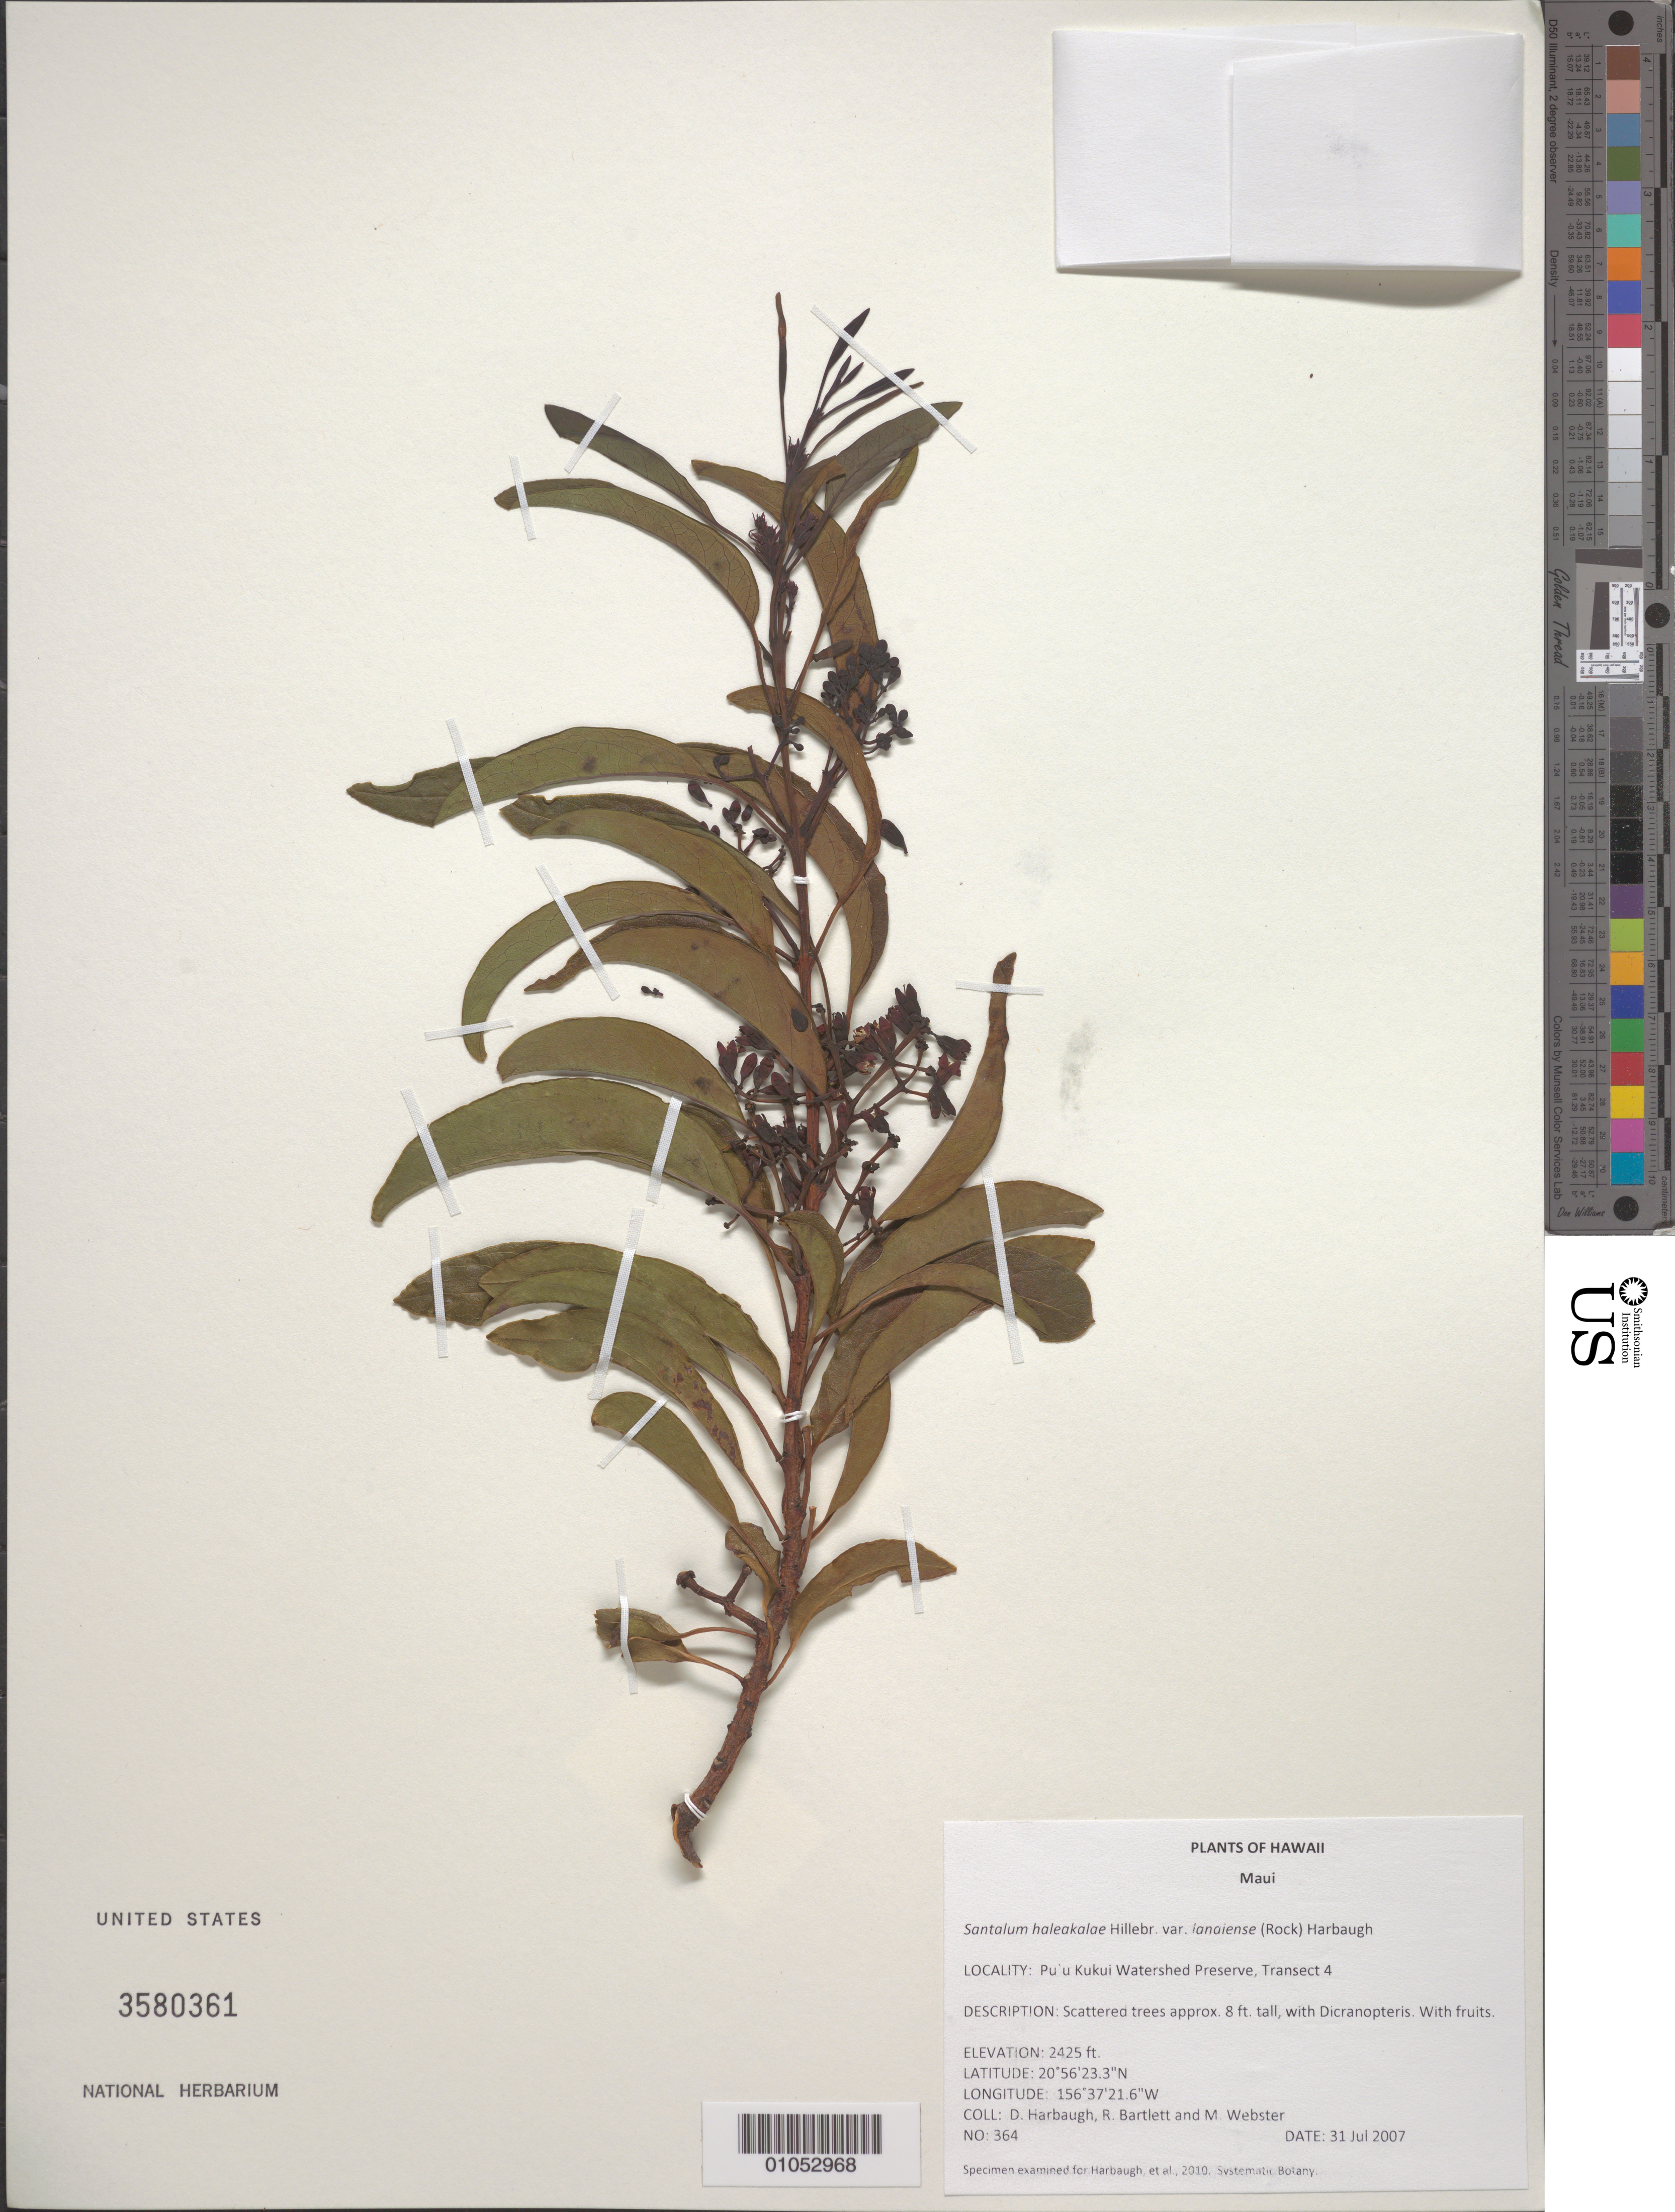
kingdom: Plantae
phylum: Tracheophyta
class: Magnoliopsida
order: Santalales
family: Santalaceae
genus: Santalum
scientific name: Santalum haleakalae var. lanaiense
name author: (Rock) Harbaugh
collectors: D. Harbaugh, R. Bartlett & M. Webster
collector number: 364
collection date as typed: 31 Jul 2007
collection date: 2007-07-31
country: United States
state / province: Hawaii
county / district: Maui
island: Maui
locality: Puu Kukui watershed Preserve, Transect 4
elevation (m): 739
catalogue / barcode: US 3580361